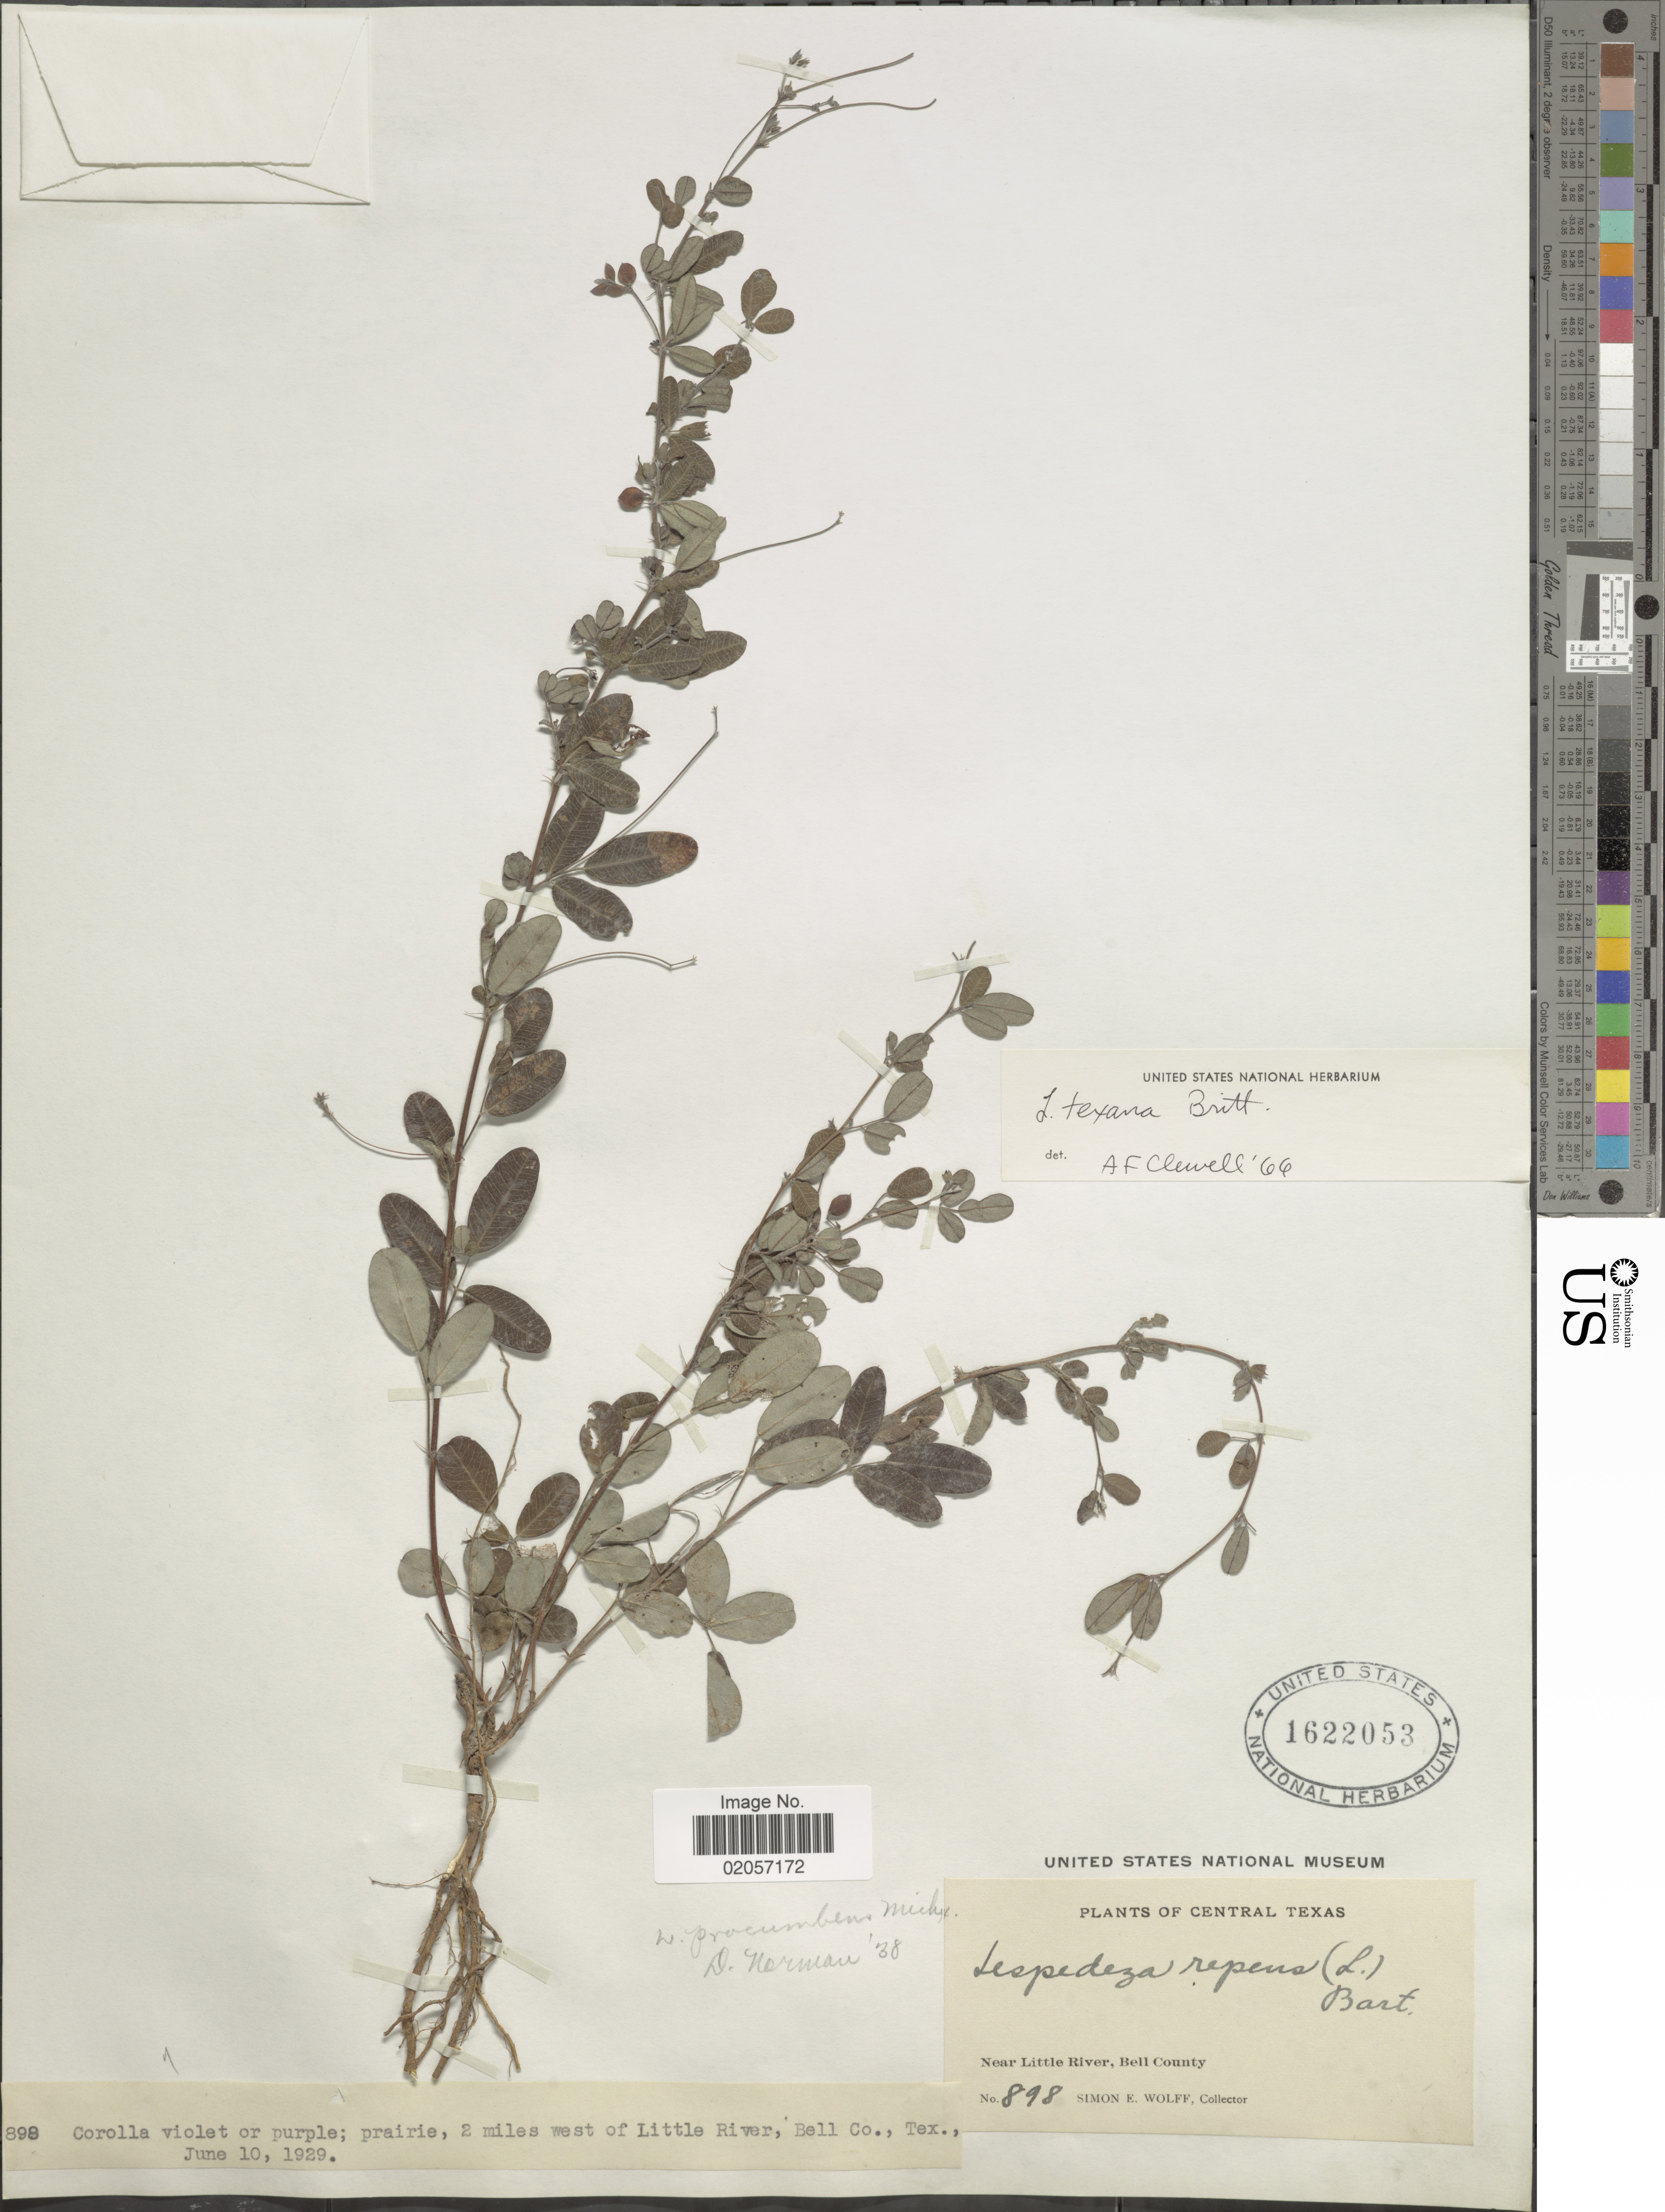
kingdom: Plantae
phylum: Tracheophyta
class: Magnoliopsida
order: Fabales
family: Fabaceae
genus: Lespedeza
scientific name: Lespedeza texana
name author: Britton in Small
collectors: S. E. Wolff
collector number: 898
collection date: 1929-06-10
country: United States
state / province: Texas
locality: Central Texas, prairie, 2 miles west of Little River, Bell County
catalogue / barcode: US 1622053